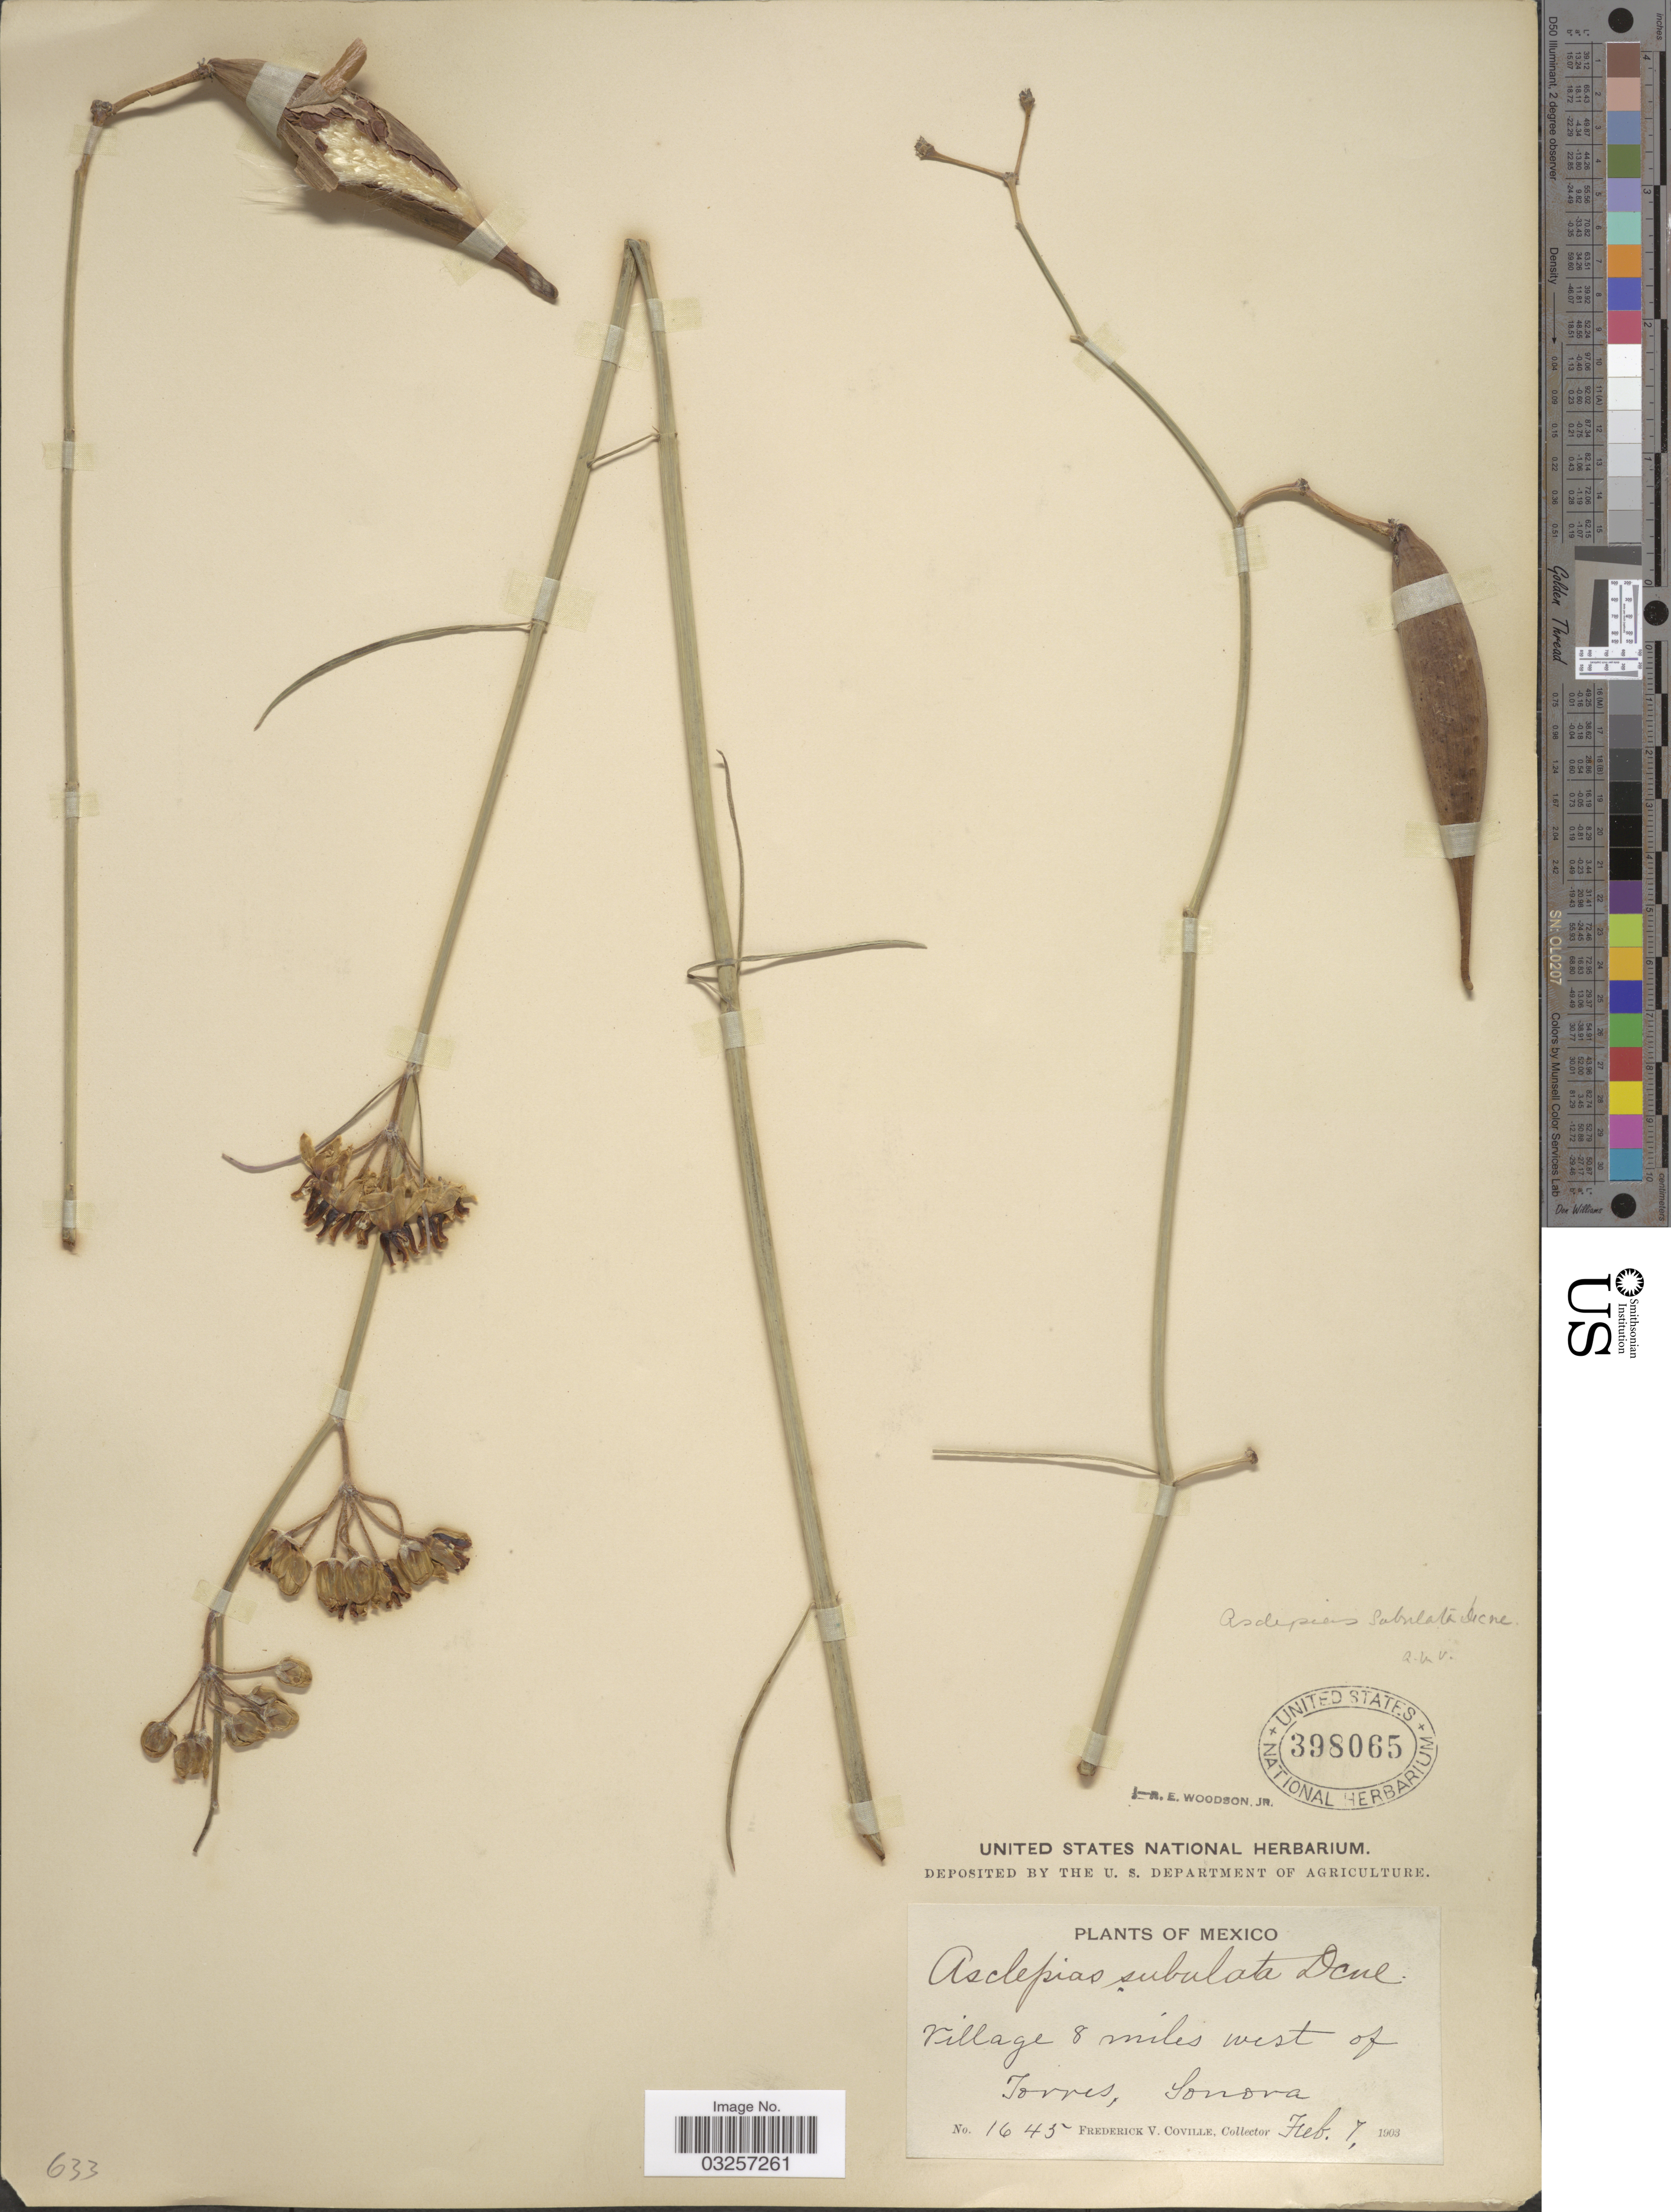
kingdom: Plantae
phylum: Tracheophyta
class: Magnoliopsida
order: Gentianales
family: Apocynaceae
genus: Asclepias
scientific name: Asclepias subulata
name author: Decne.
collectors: F. V. Coville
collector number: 1645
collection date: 1903-02-07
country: Mexico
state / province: Sonora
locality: Village 8 miles west of Torres.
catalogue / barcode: US 398065